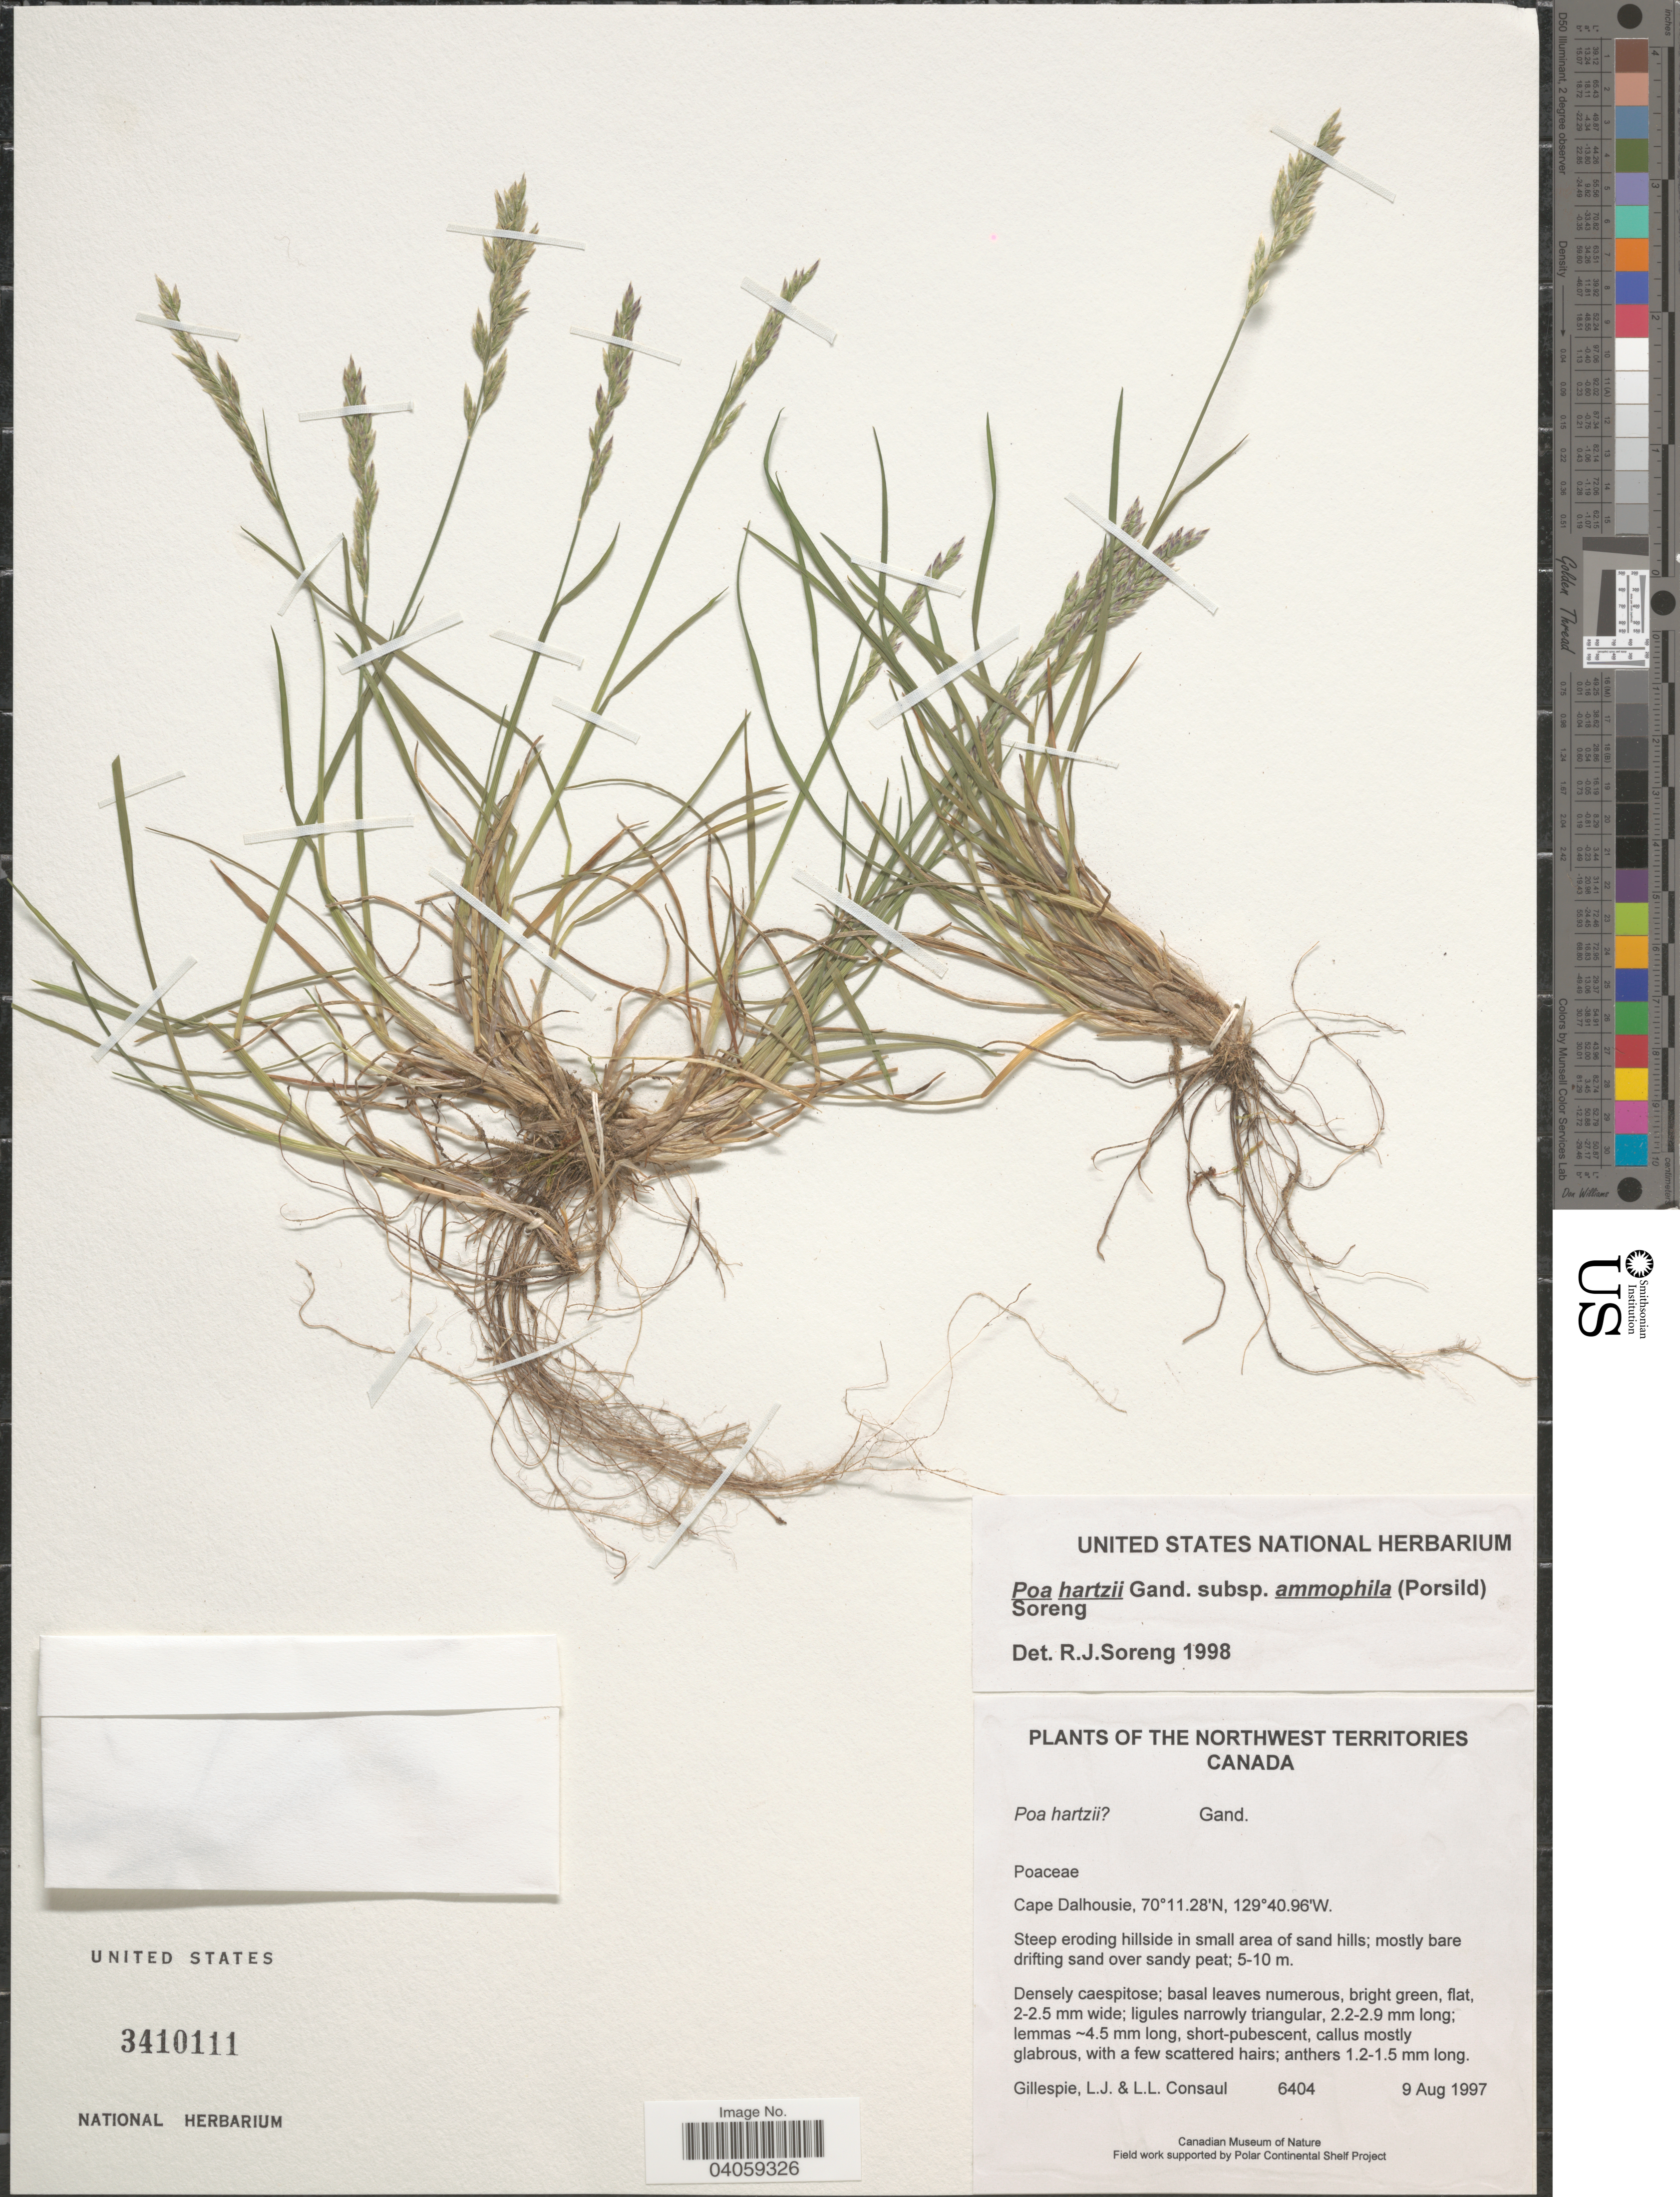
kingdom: Plantae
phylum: Tracheophyta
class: Liliopsida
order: Poales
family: Poaceae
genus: Poa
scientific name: Poa ammophila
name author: A.E. Porsild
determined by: Soreng, Robert J., Research Associate (BOT), Smithsonian Institution - National Museum of Natural History (UNITED STATES)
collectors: L. Gillespie & L. Consaul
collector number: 6404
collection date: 1997-08-09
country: Canada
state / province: Northwest Territories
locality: Cape Dalhousie. Steep eroding hillside in small area of sand hills.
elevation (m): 5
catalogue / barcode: US 3410111